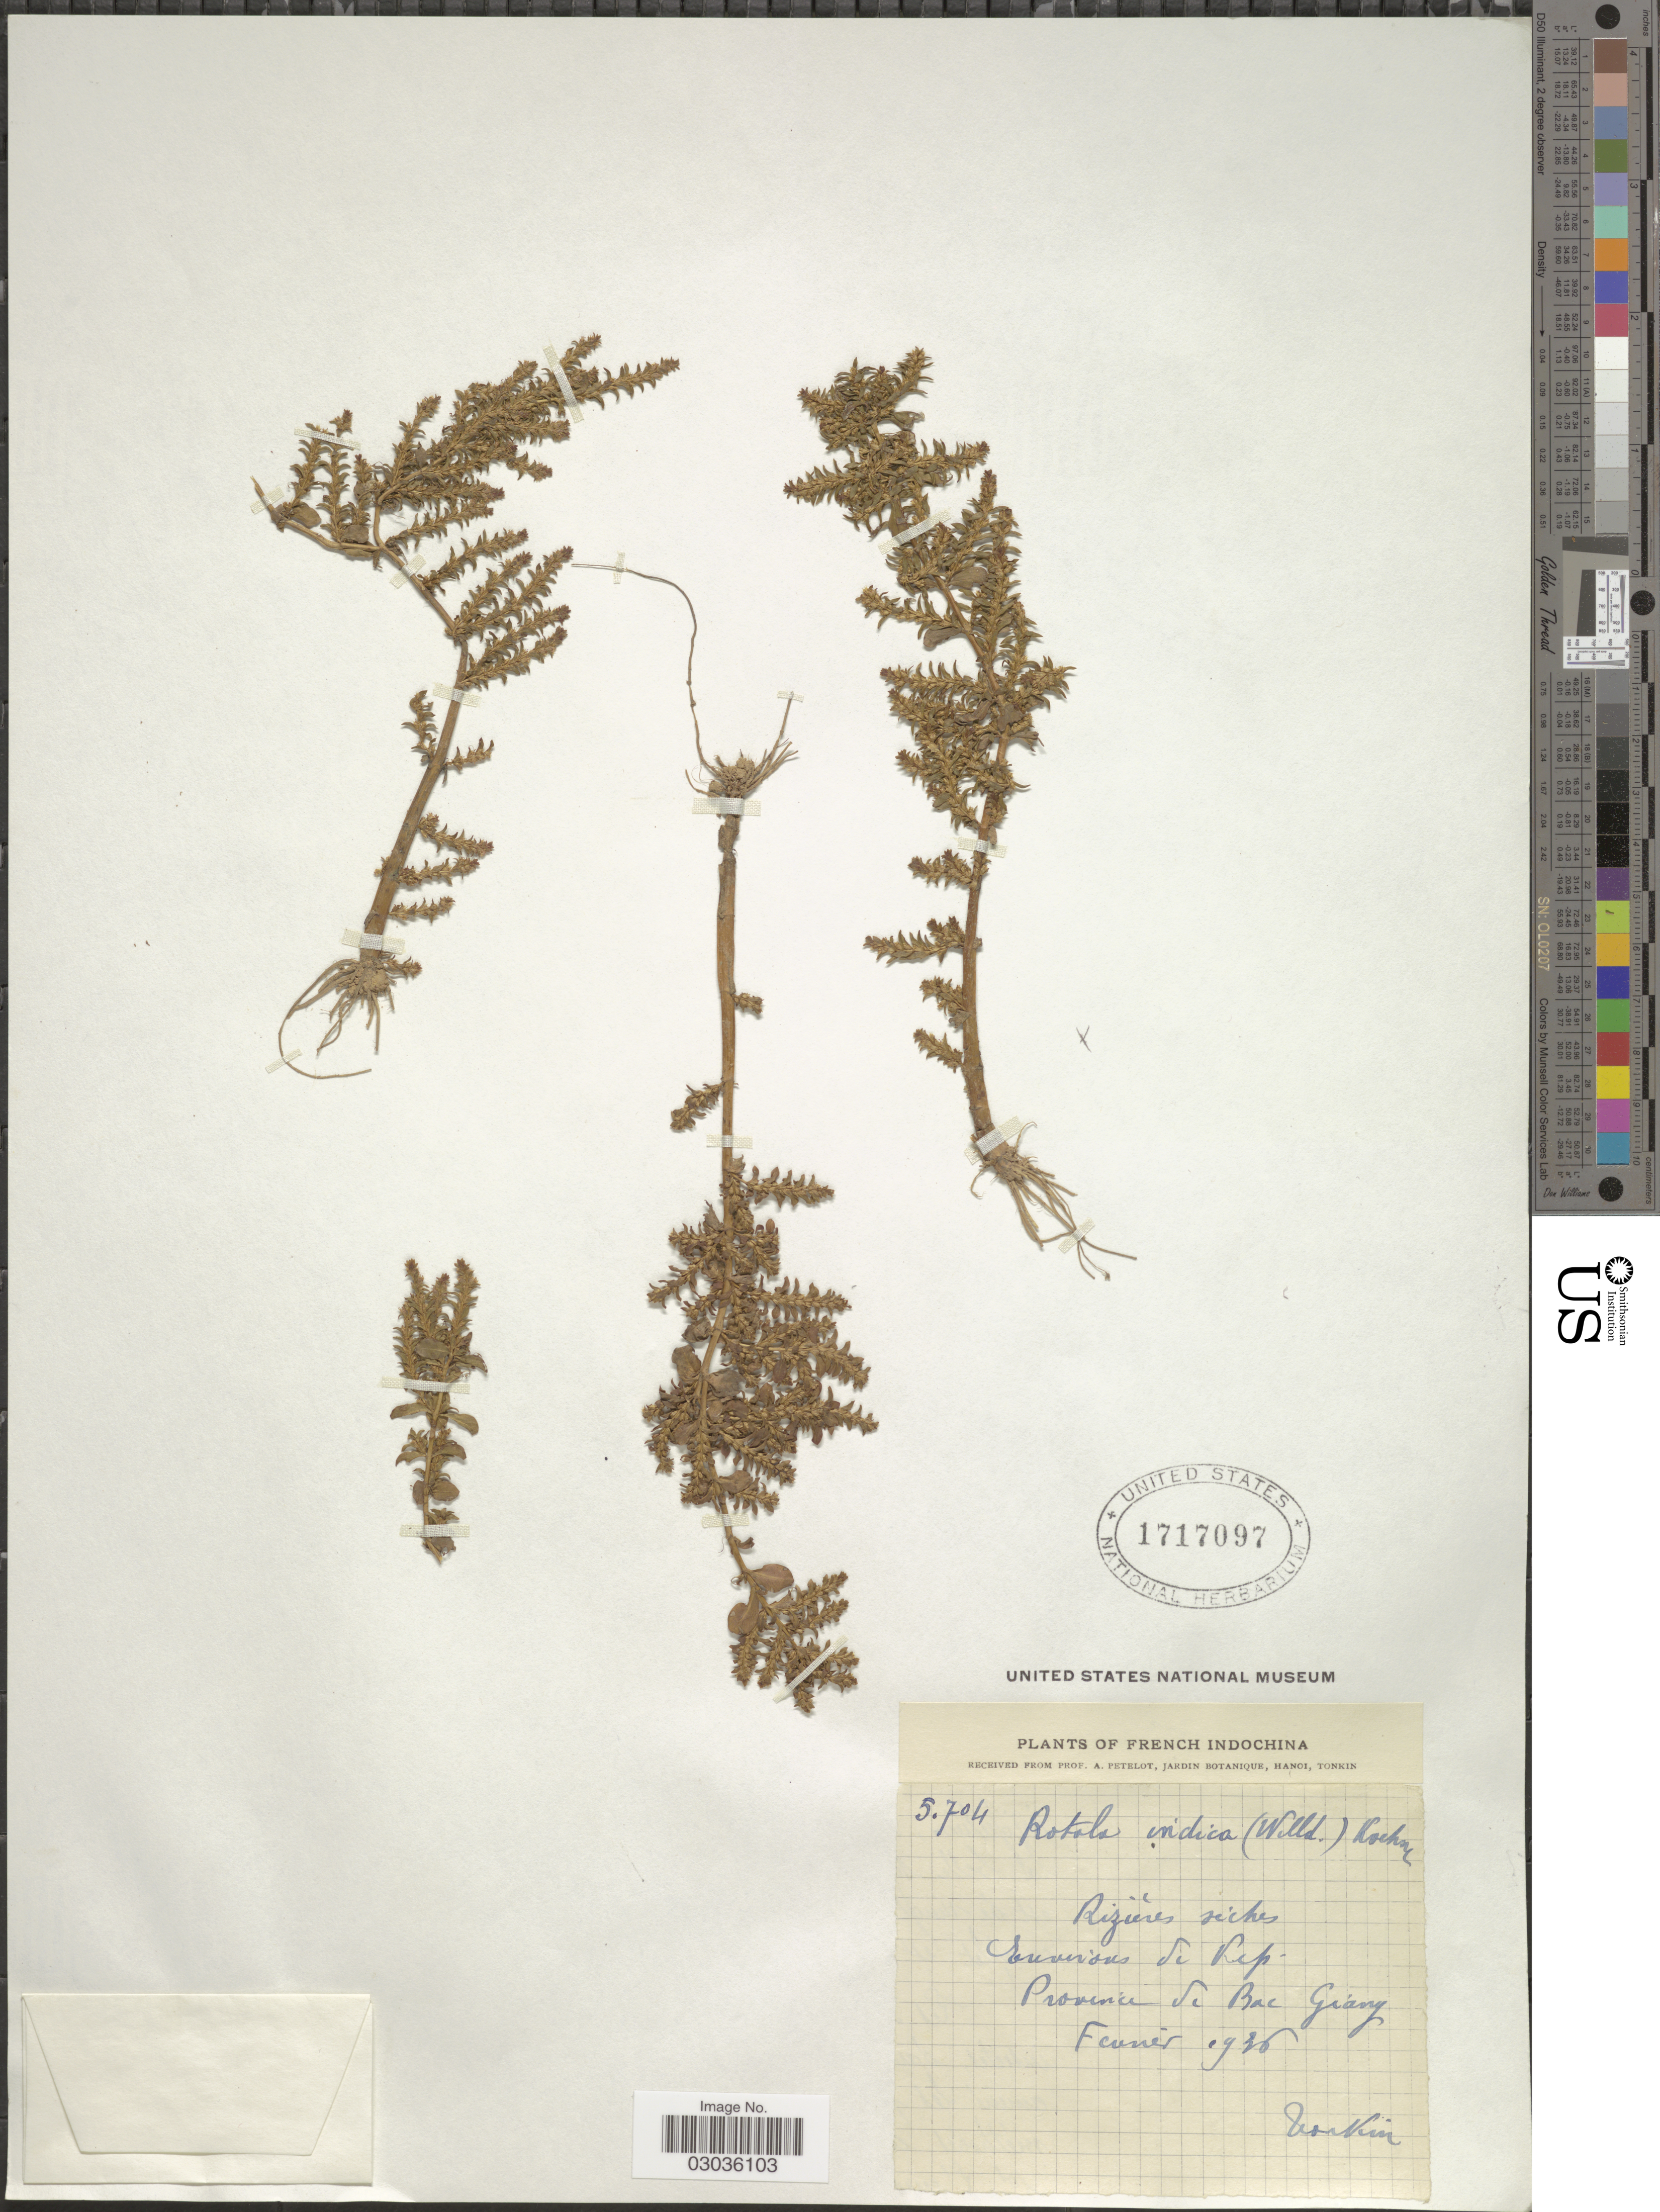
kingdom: Plantae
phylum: Tracheophyta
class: Magnoliopsida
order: Myrtales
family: Lythraceae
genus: Rotala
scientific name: Rotala indica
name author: (L.) Koehne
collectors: A. Petelot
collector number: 5704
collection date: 1936-02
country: Vietnam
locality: French IndoChina, Tonkin. Environs de Rep. [interpreted], Province de Bac Giang.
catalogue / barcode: US 1717097